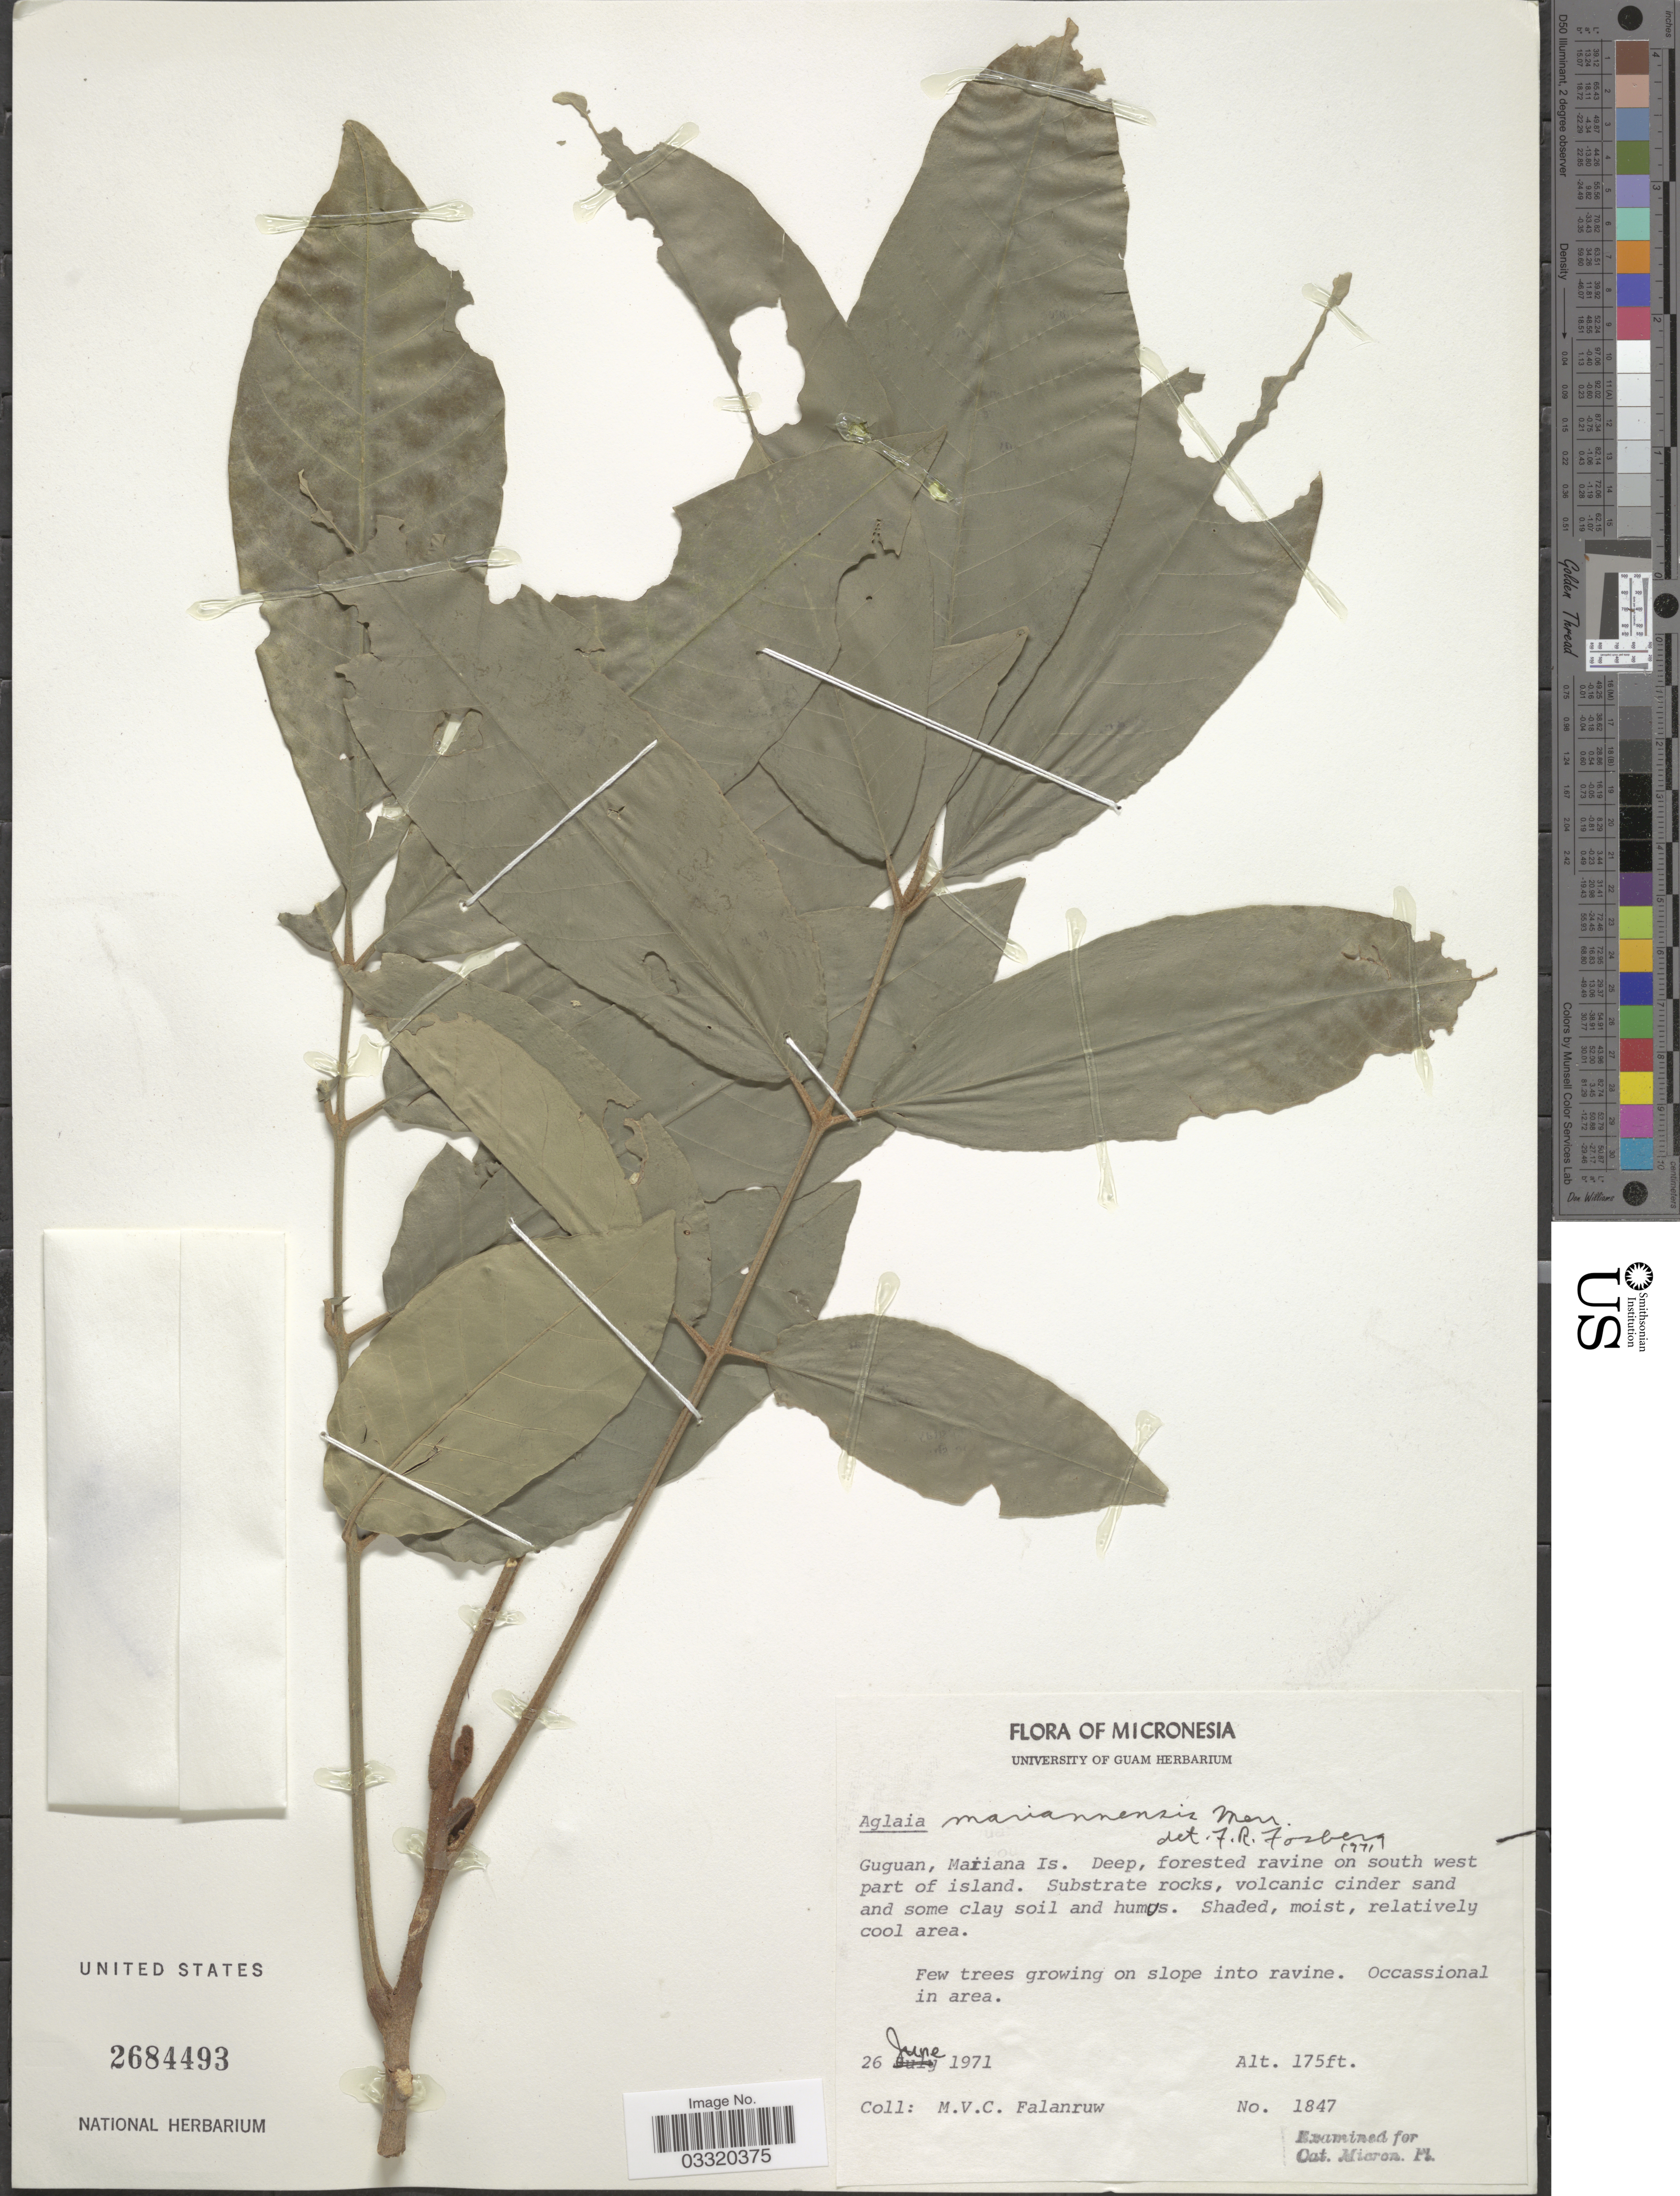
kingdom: Plantae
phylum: Tracheophyta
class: Magnoliopsida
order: Sapindales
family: Meliaceae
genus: Aglaia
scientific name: Aglaia mariannensis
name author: Merr.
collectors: M. V. Falanruw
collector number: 1874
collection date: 1971-06-26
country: Northern Mariana Islands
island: Guguan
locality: Guguan, Mariana Is. Deep, forested ravine on south west part of island.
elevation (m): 53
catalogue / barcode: US 2684493